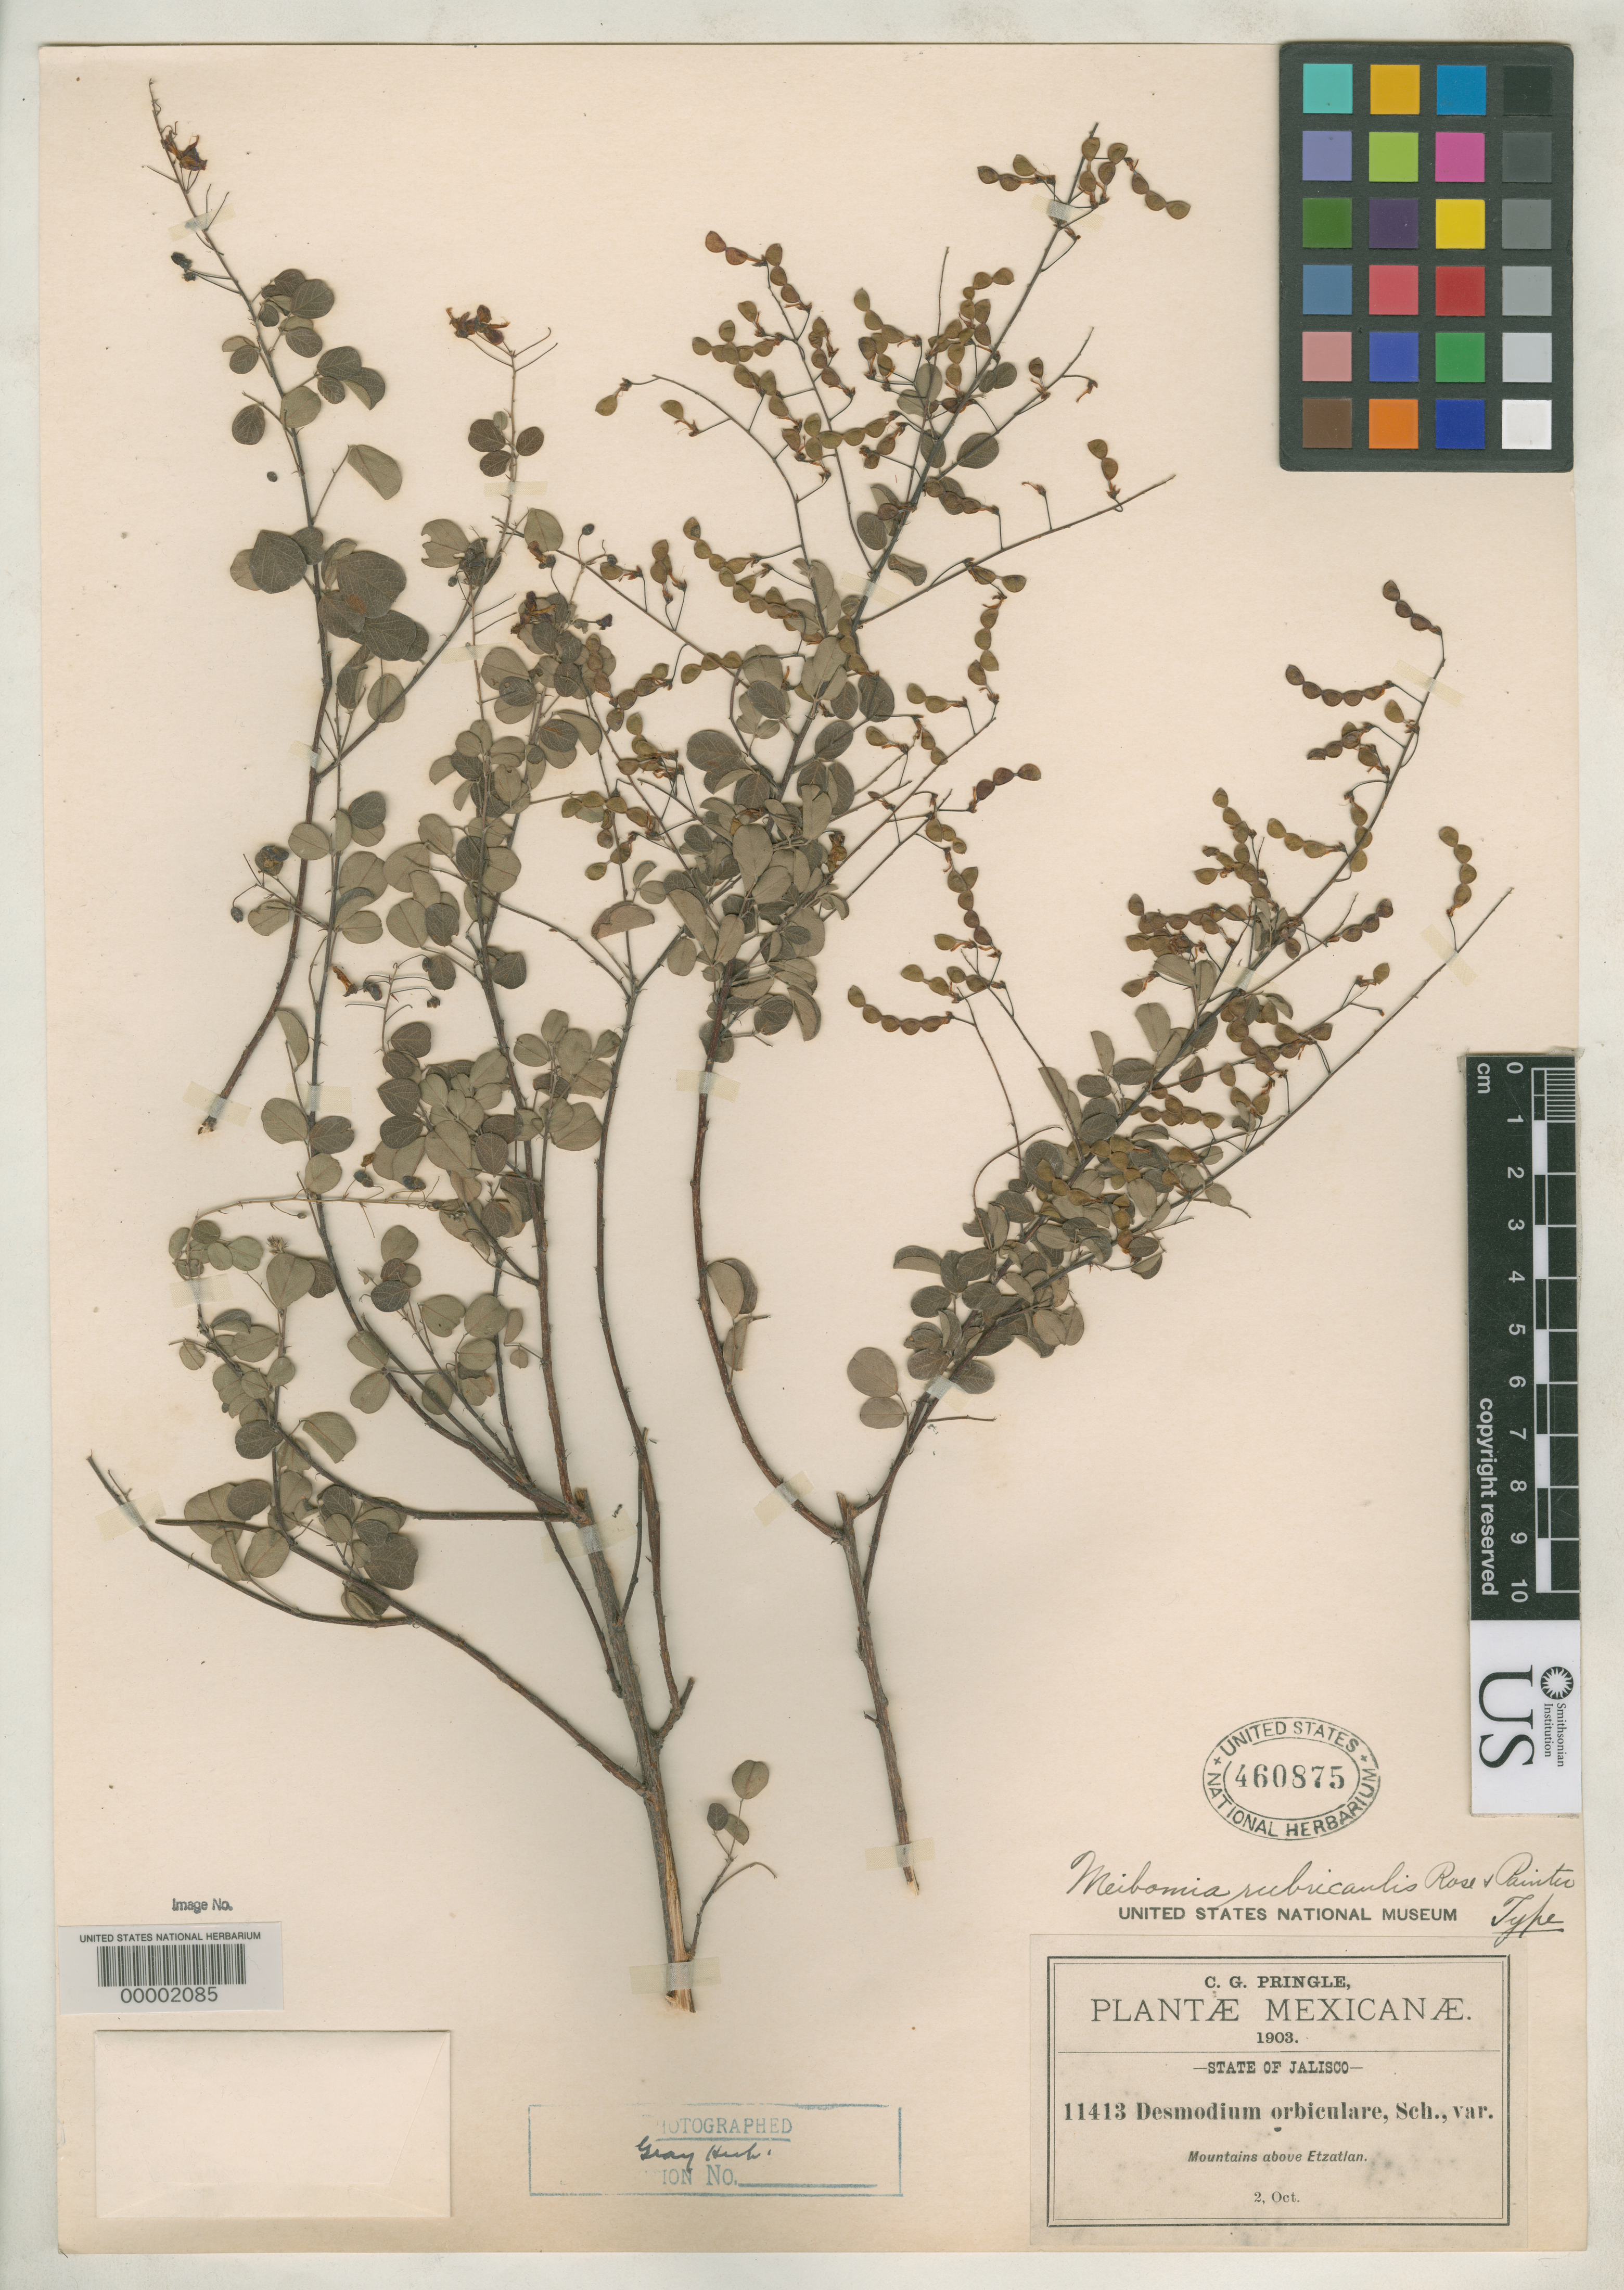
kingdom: Plantae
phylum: Tracheophyta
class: Magnoliopsida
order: Fabales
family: Fabaceae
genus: Meibomia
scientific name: Meibomia rubricaulis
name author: Rose & J.H. Painter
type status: Holotype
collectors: C. G. Pringle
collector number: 11413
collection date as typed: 02 Oct 1903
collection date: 1903-10-02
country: Mexico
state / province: Jalisco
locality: Etzatlan.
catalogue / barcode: US 460875